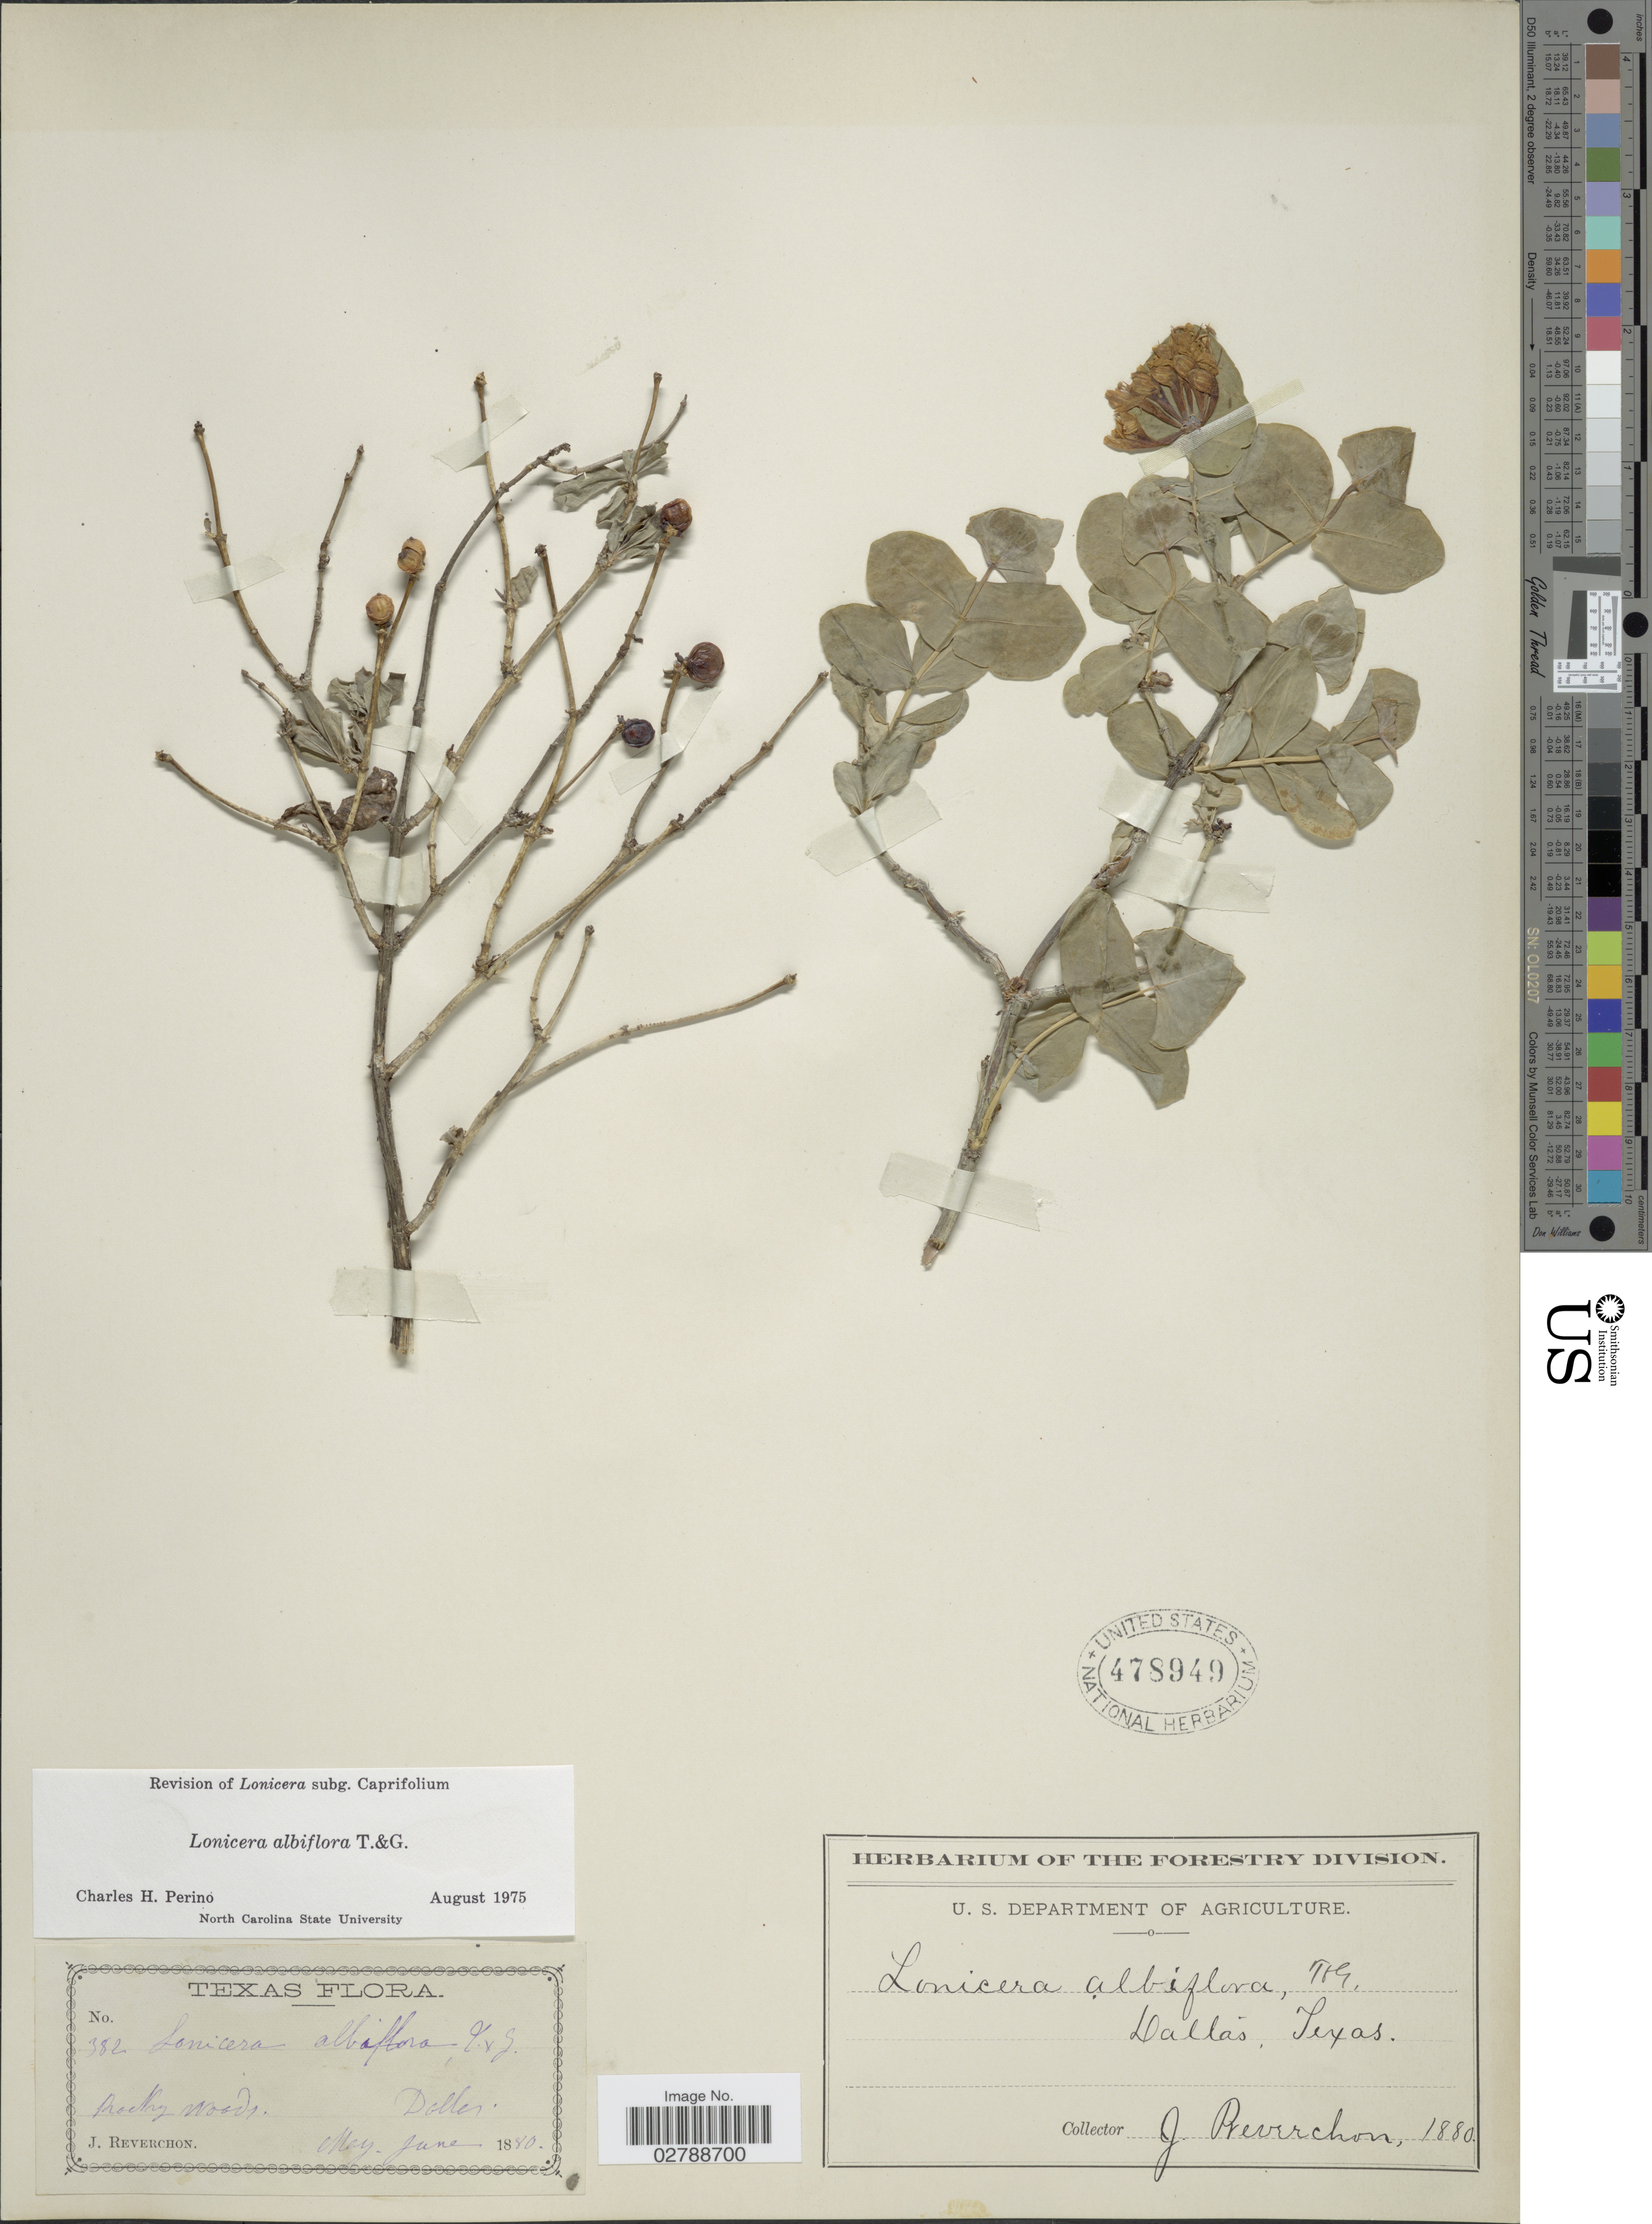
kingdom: Plantae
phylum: Tracheophyta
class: Magnoliopsida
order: Dipsacales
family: Caprifoliaceae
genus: Lonicera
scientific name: Lonicera albiflora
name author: Torr. & A. Gray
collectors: J. Reverchon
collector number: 382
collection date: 1880-05/1880-06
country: United States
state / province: Texas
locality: Dallas.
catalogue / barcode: US 478949